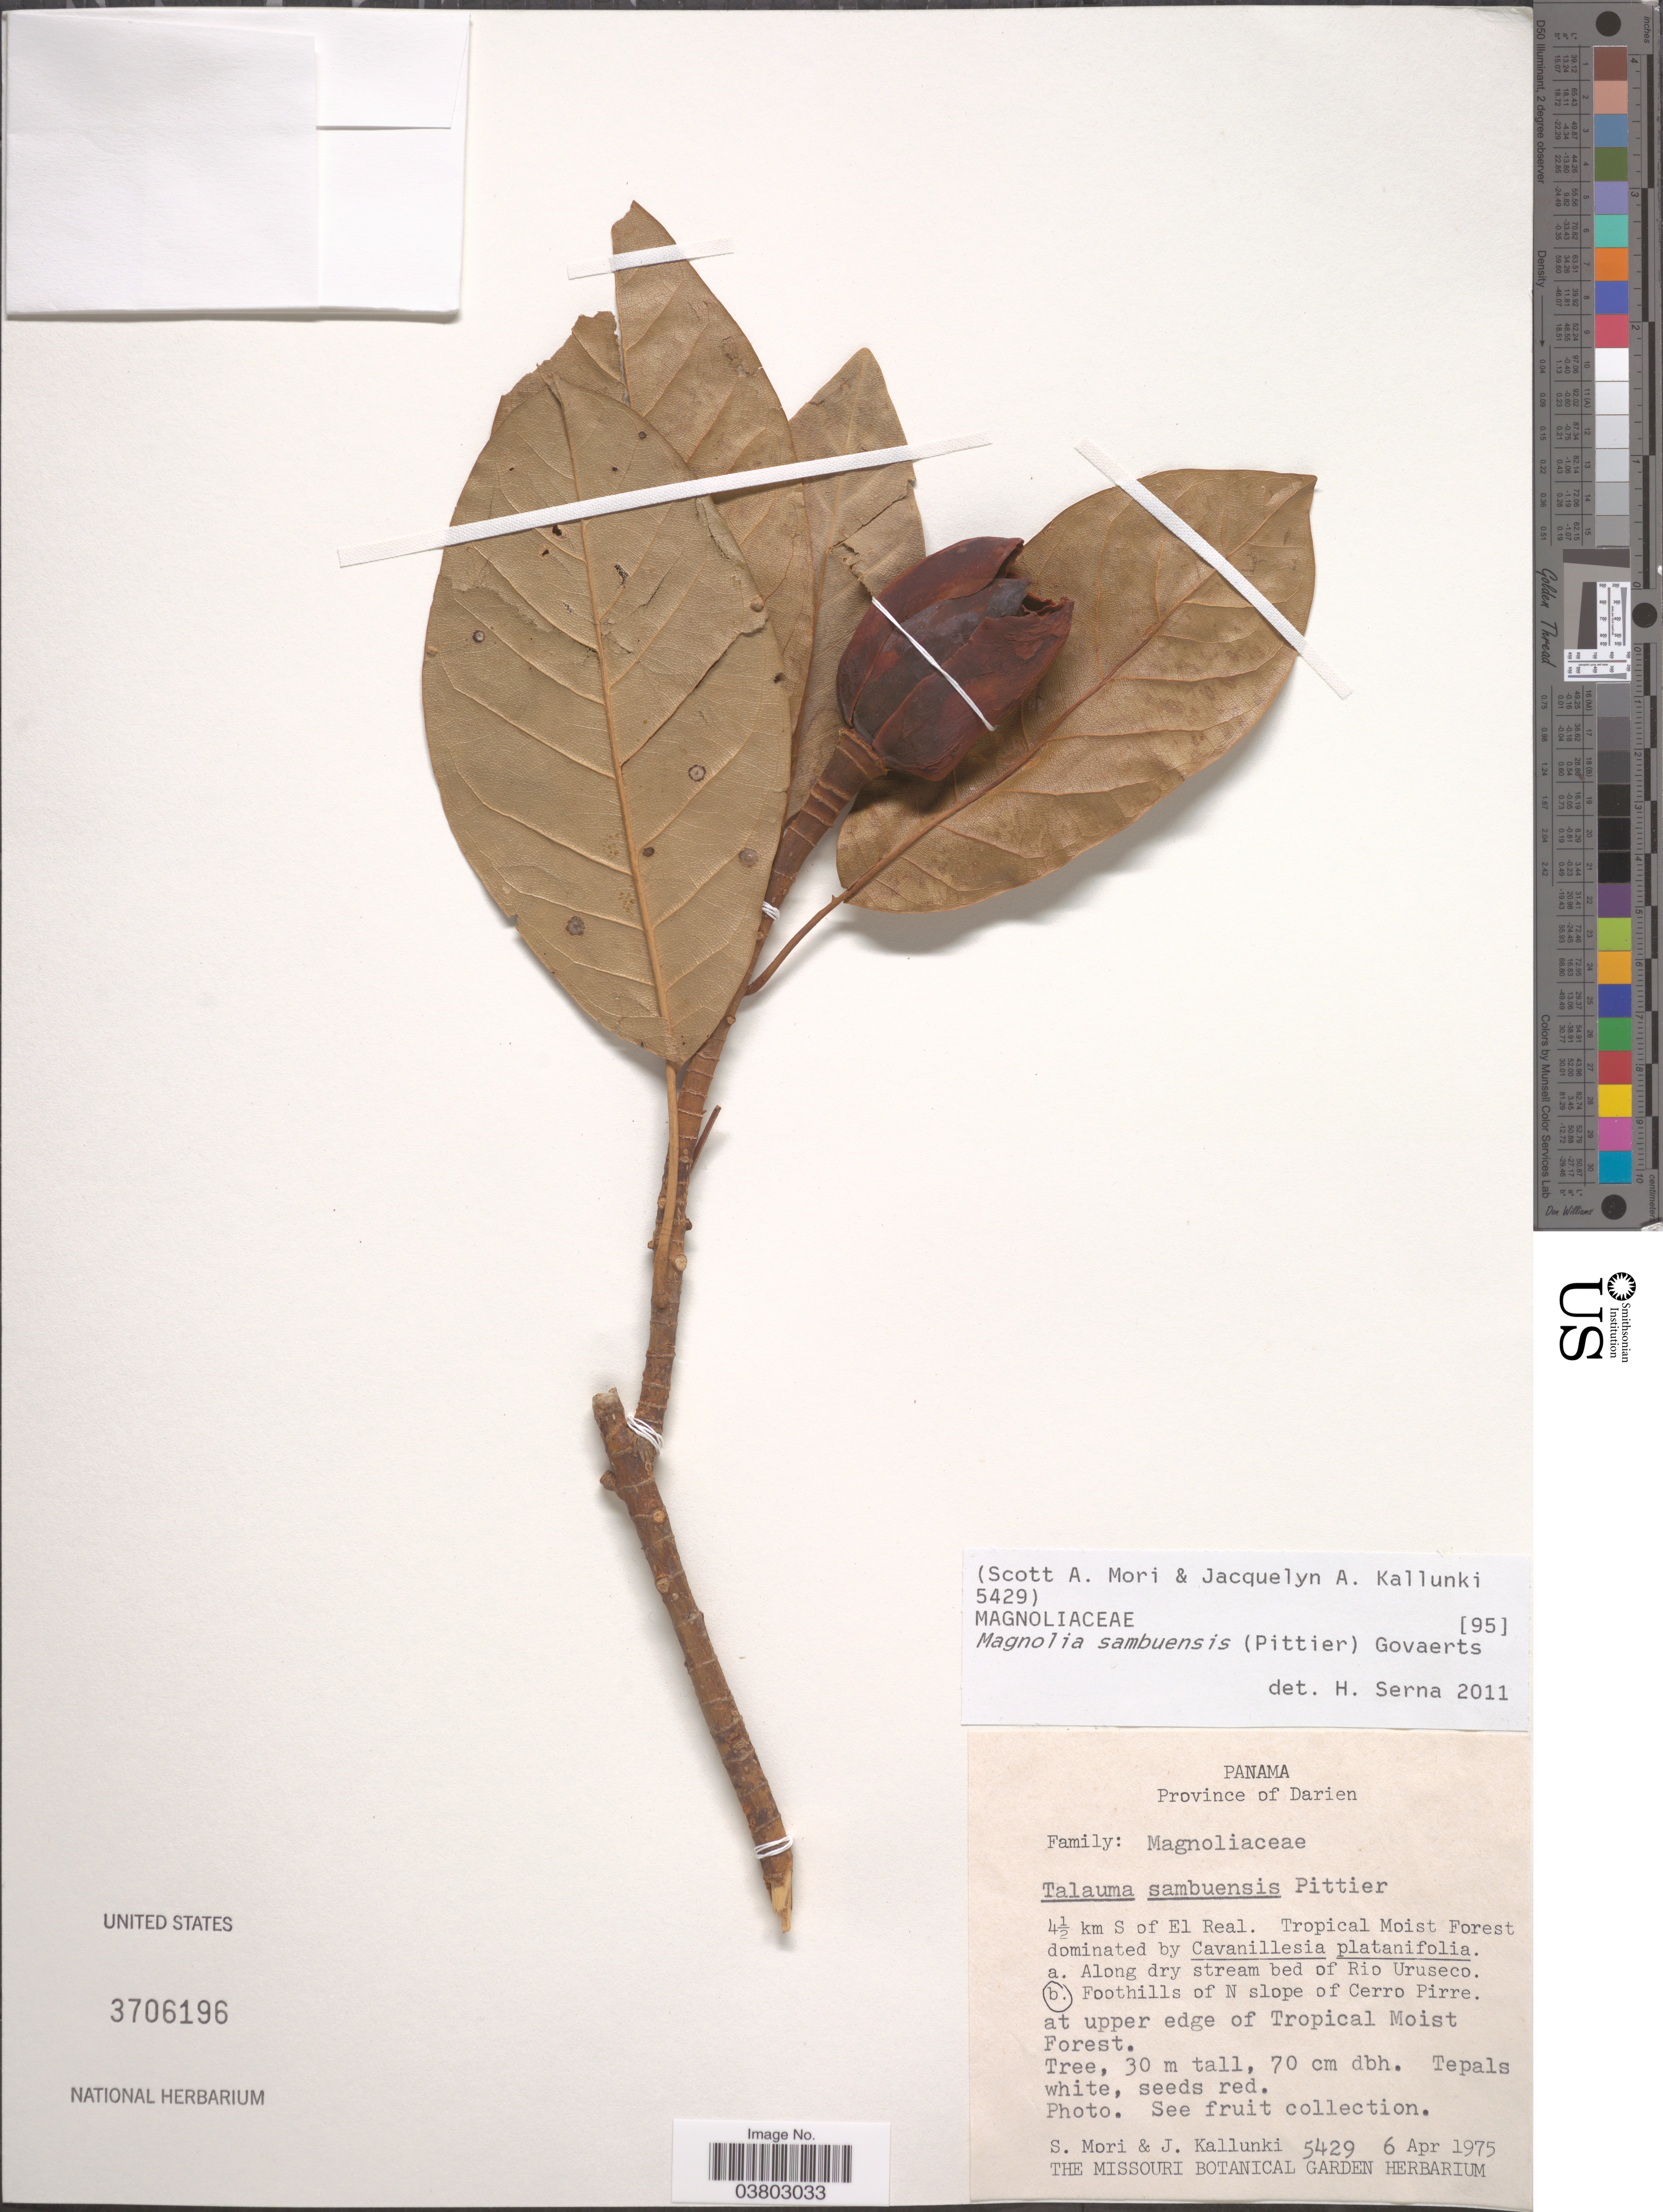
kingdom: Plantae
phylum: Tracheophyta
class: Magnoliopsida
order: Magnoliales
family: Magnoliaceae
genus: Magnolia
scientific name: Magnolia sambuensis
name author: (Pittier) Govaerts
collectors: S. Mori & J. Kallunki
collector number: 5429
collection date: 1975-04-06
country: Panama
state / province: Darien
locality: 4½ km S of El Real. Foothills of N slope of Cerro Pirre.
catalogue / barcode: US 3706196